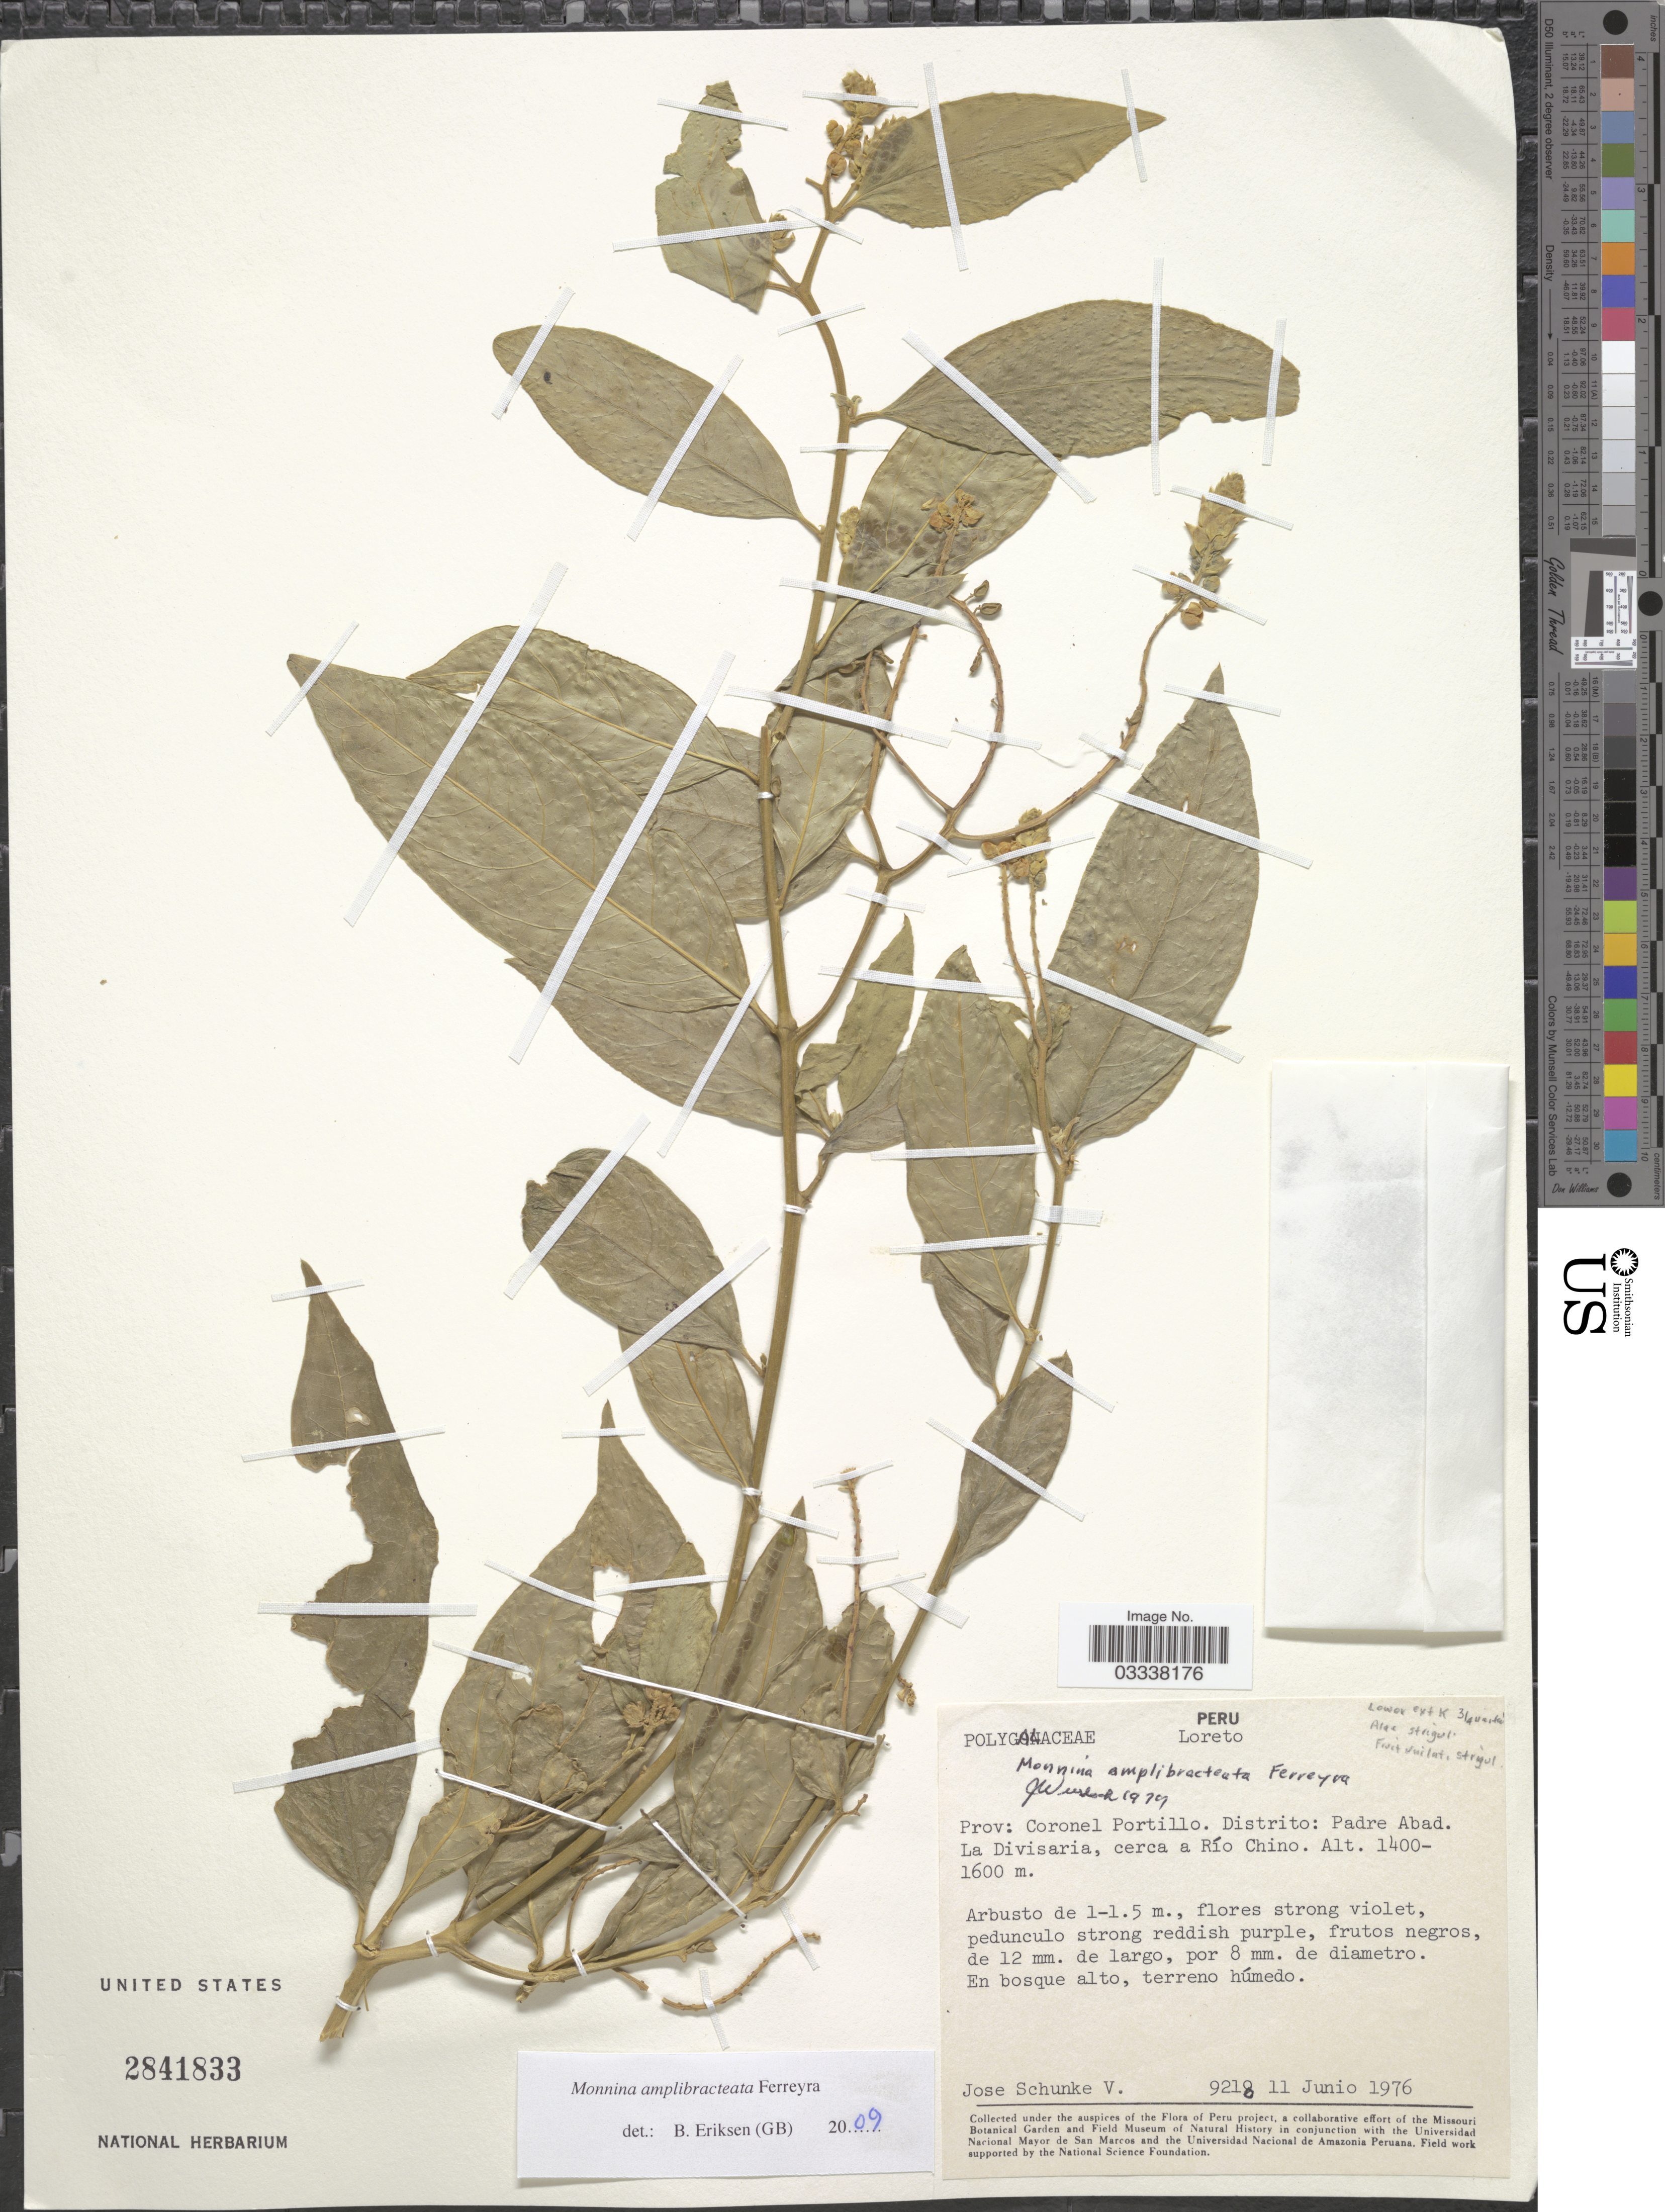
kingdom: Plantae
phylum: Tracheophyta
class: Magnoliopsida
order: Fabales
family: Polygalaceae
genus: Monnina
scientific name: Monnina amplibracteata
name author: Ferreyra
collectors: J. Schunke Vigo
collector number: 9218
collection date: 1976-06-11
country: Peru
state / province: Loreto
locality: Coronel Portillo. Distrito: Padre Abad. La Divisaria, cerca a Río Chino.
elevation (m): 1400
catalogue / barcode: US 2841833